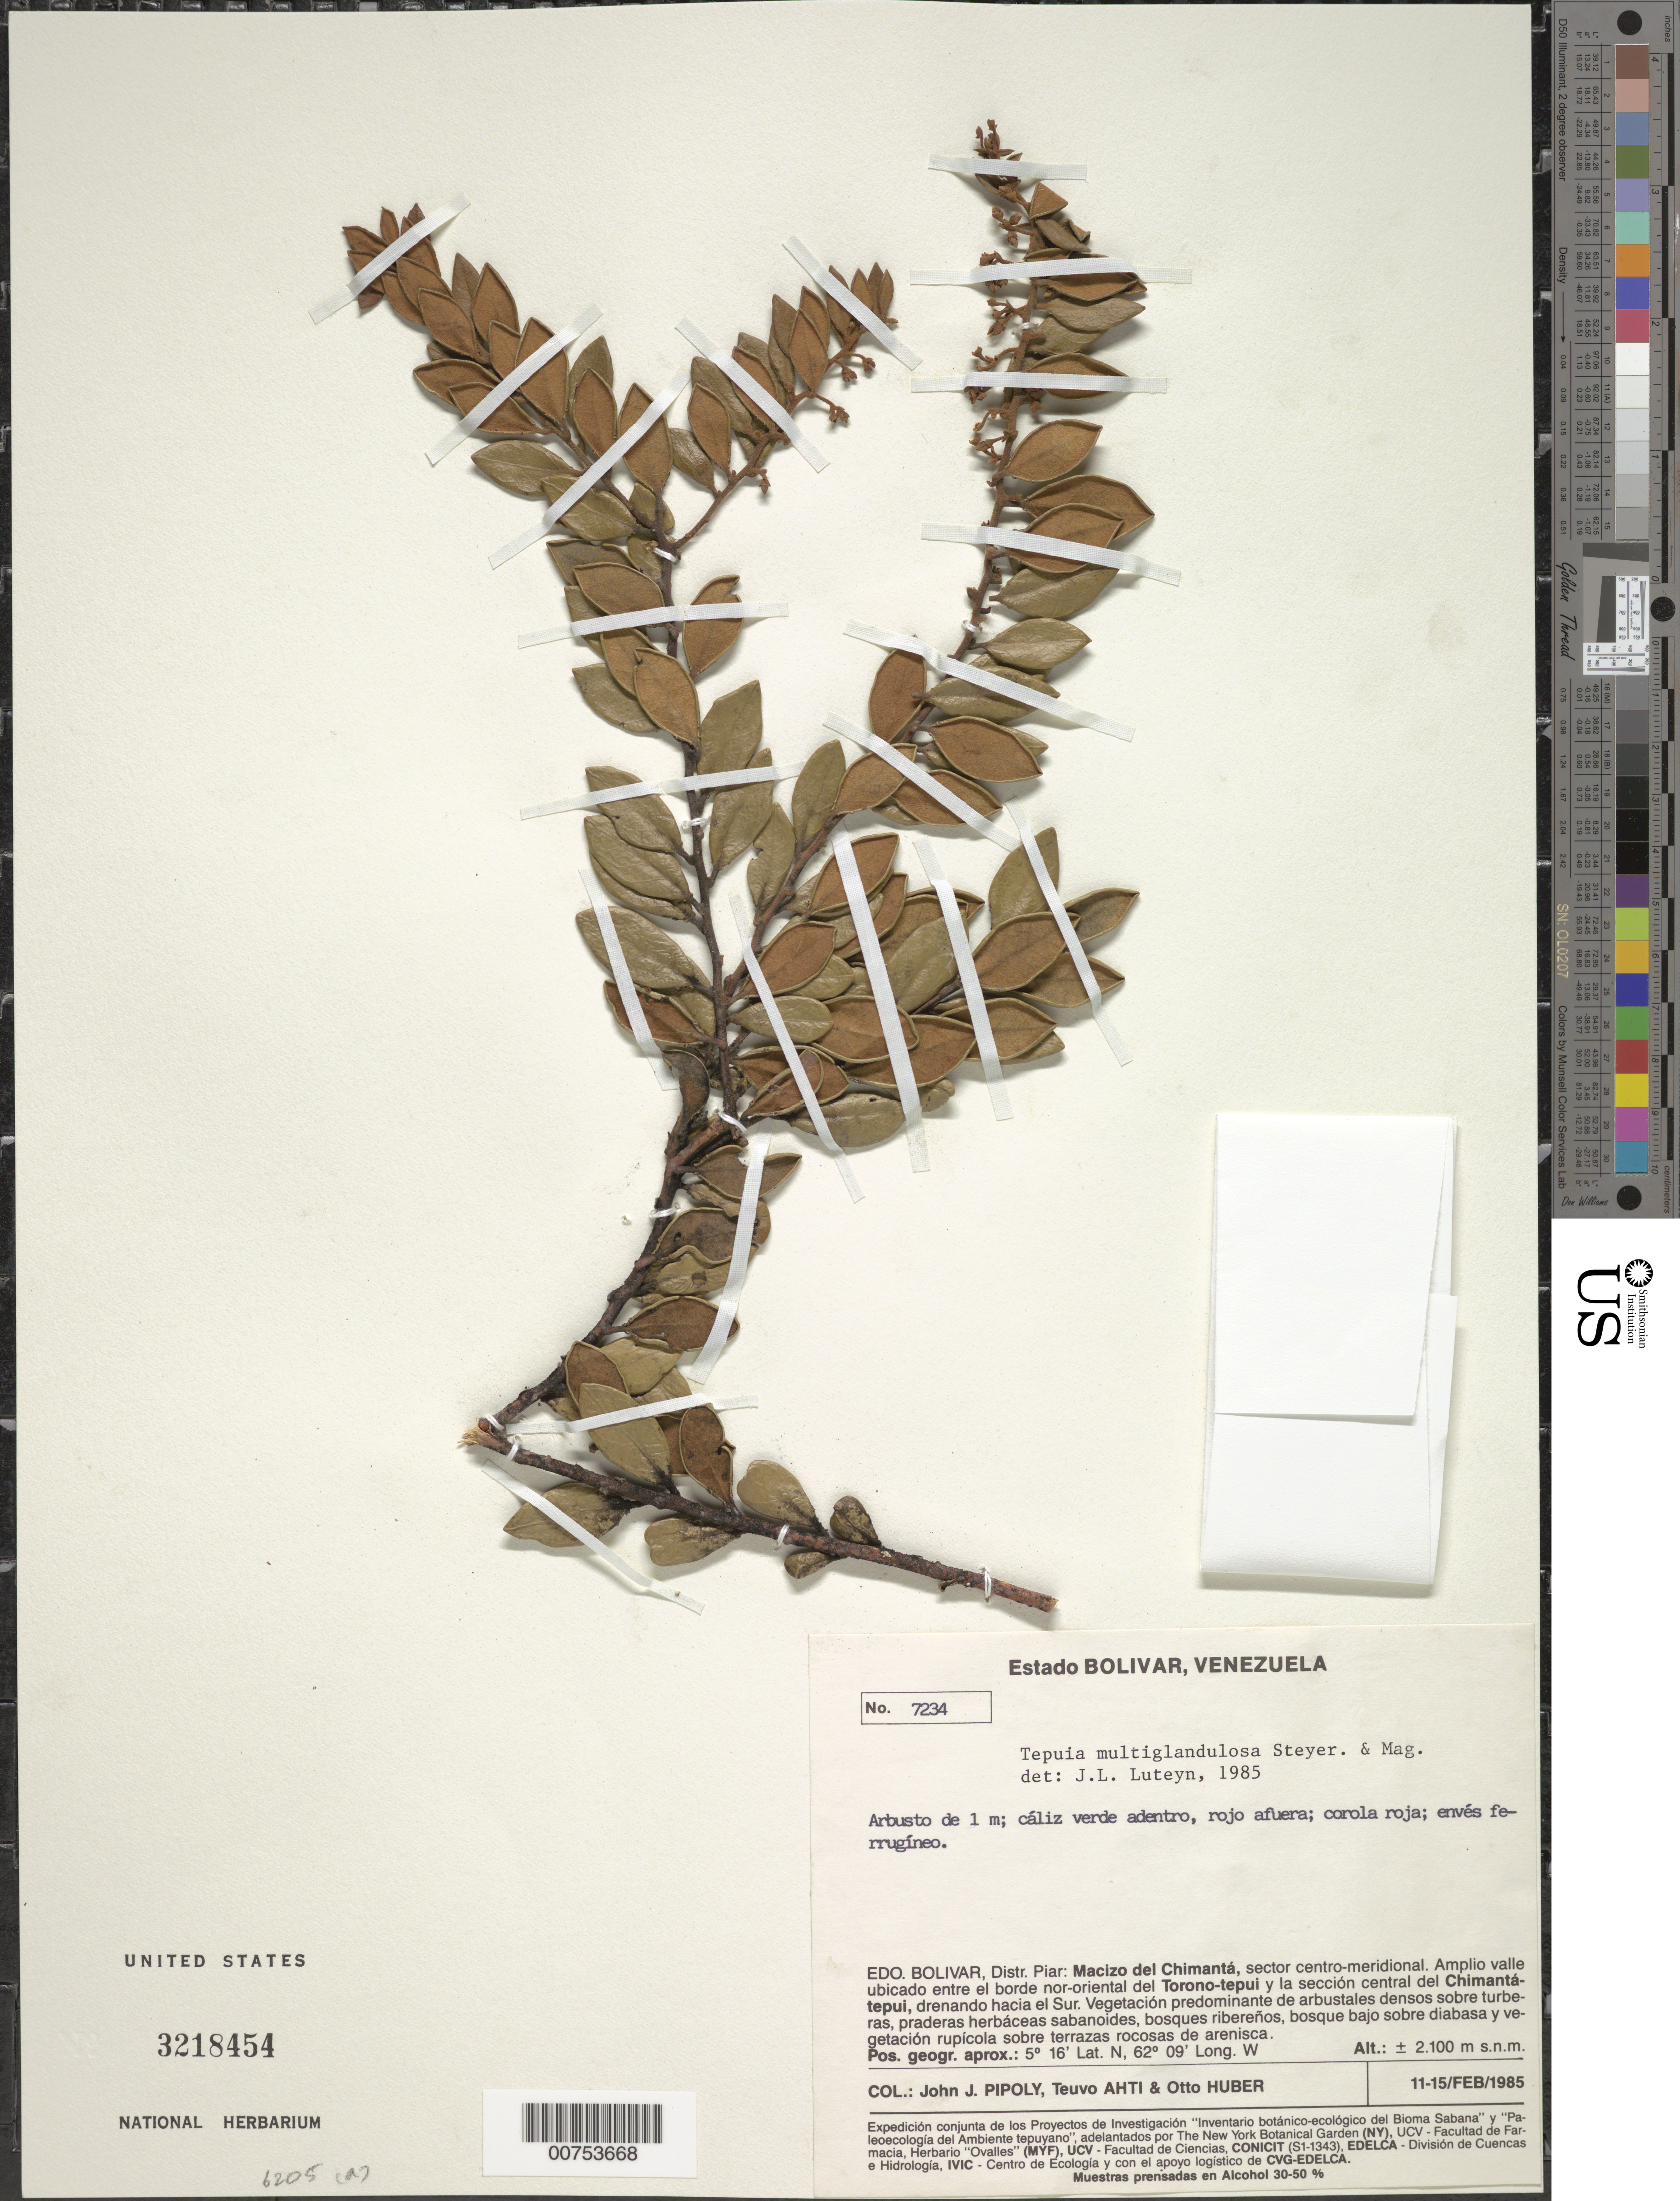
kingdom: Plantae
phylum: Tracheophyta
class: Magnoliopsida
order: Ericales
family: Ericaceae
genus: Tepuia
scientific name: Tepuia multiglandulosa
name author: Steyerm. & Maguire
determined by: Luteyn, J. L.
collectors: J. J. Pipoly, T. T. Ahti & O. Huber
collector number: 7234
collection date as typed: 11-Feb-85 to 15-Feb-85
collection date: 1985-02-11/1985-02-15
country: Venezuela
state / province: Bolívar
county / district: Piar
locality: Macizo del Chimantá, borde del Torono-tepuí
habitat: Arbustales densos sobre turberas, praderas herbaceas sabanoides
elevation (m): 2100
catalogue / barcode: US 3218454